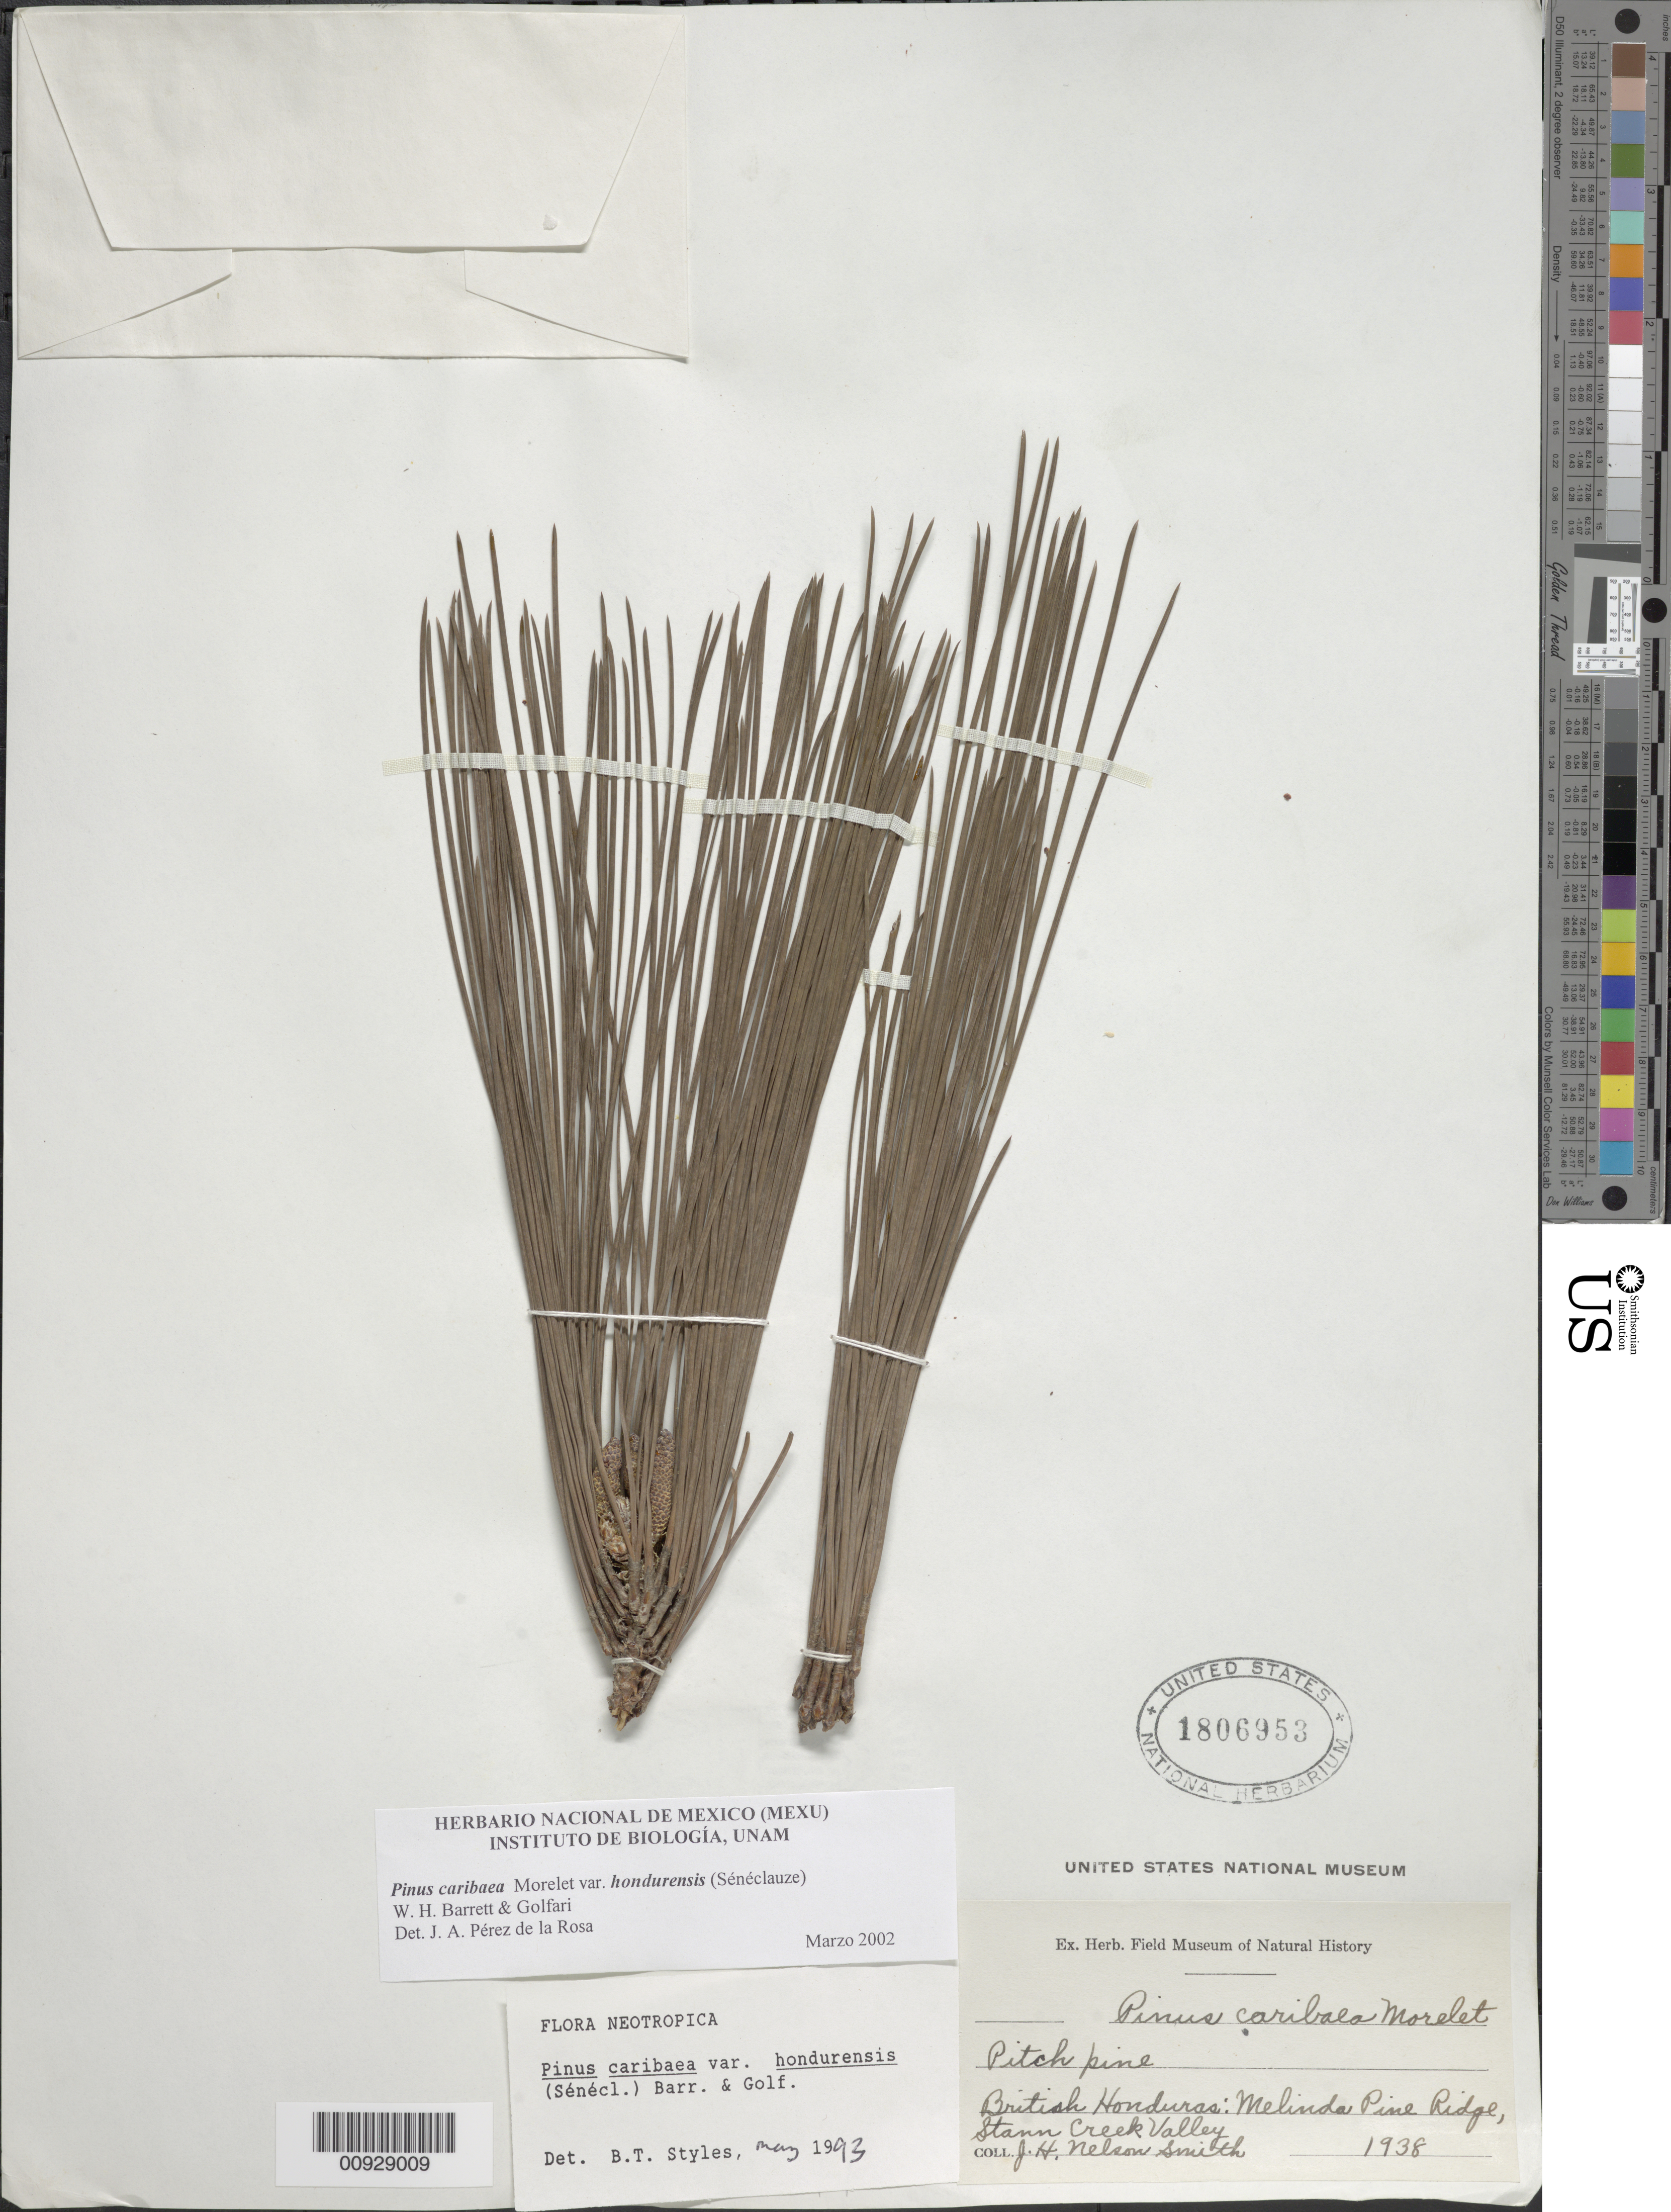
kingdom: Plantae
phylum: Tracheophyta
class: Pinopsida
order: Pinales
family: Pinaceae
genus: Pinus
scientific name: Pinus caribaea var. hondurensis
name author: (Sénécl.) W.H.G. Barrett & Golfari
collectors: Smith, J. H. N.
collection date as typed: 1938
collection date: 1938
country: Belize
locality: British Honduras: Melinda Pine Ridge, Stann Creek Valley.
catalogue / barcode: US 1806953